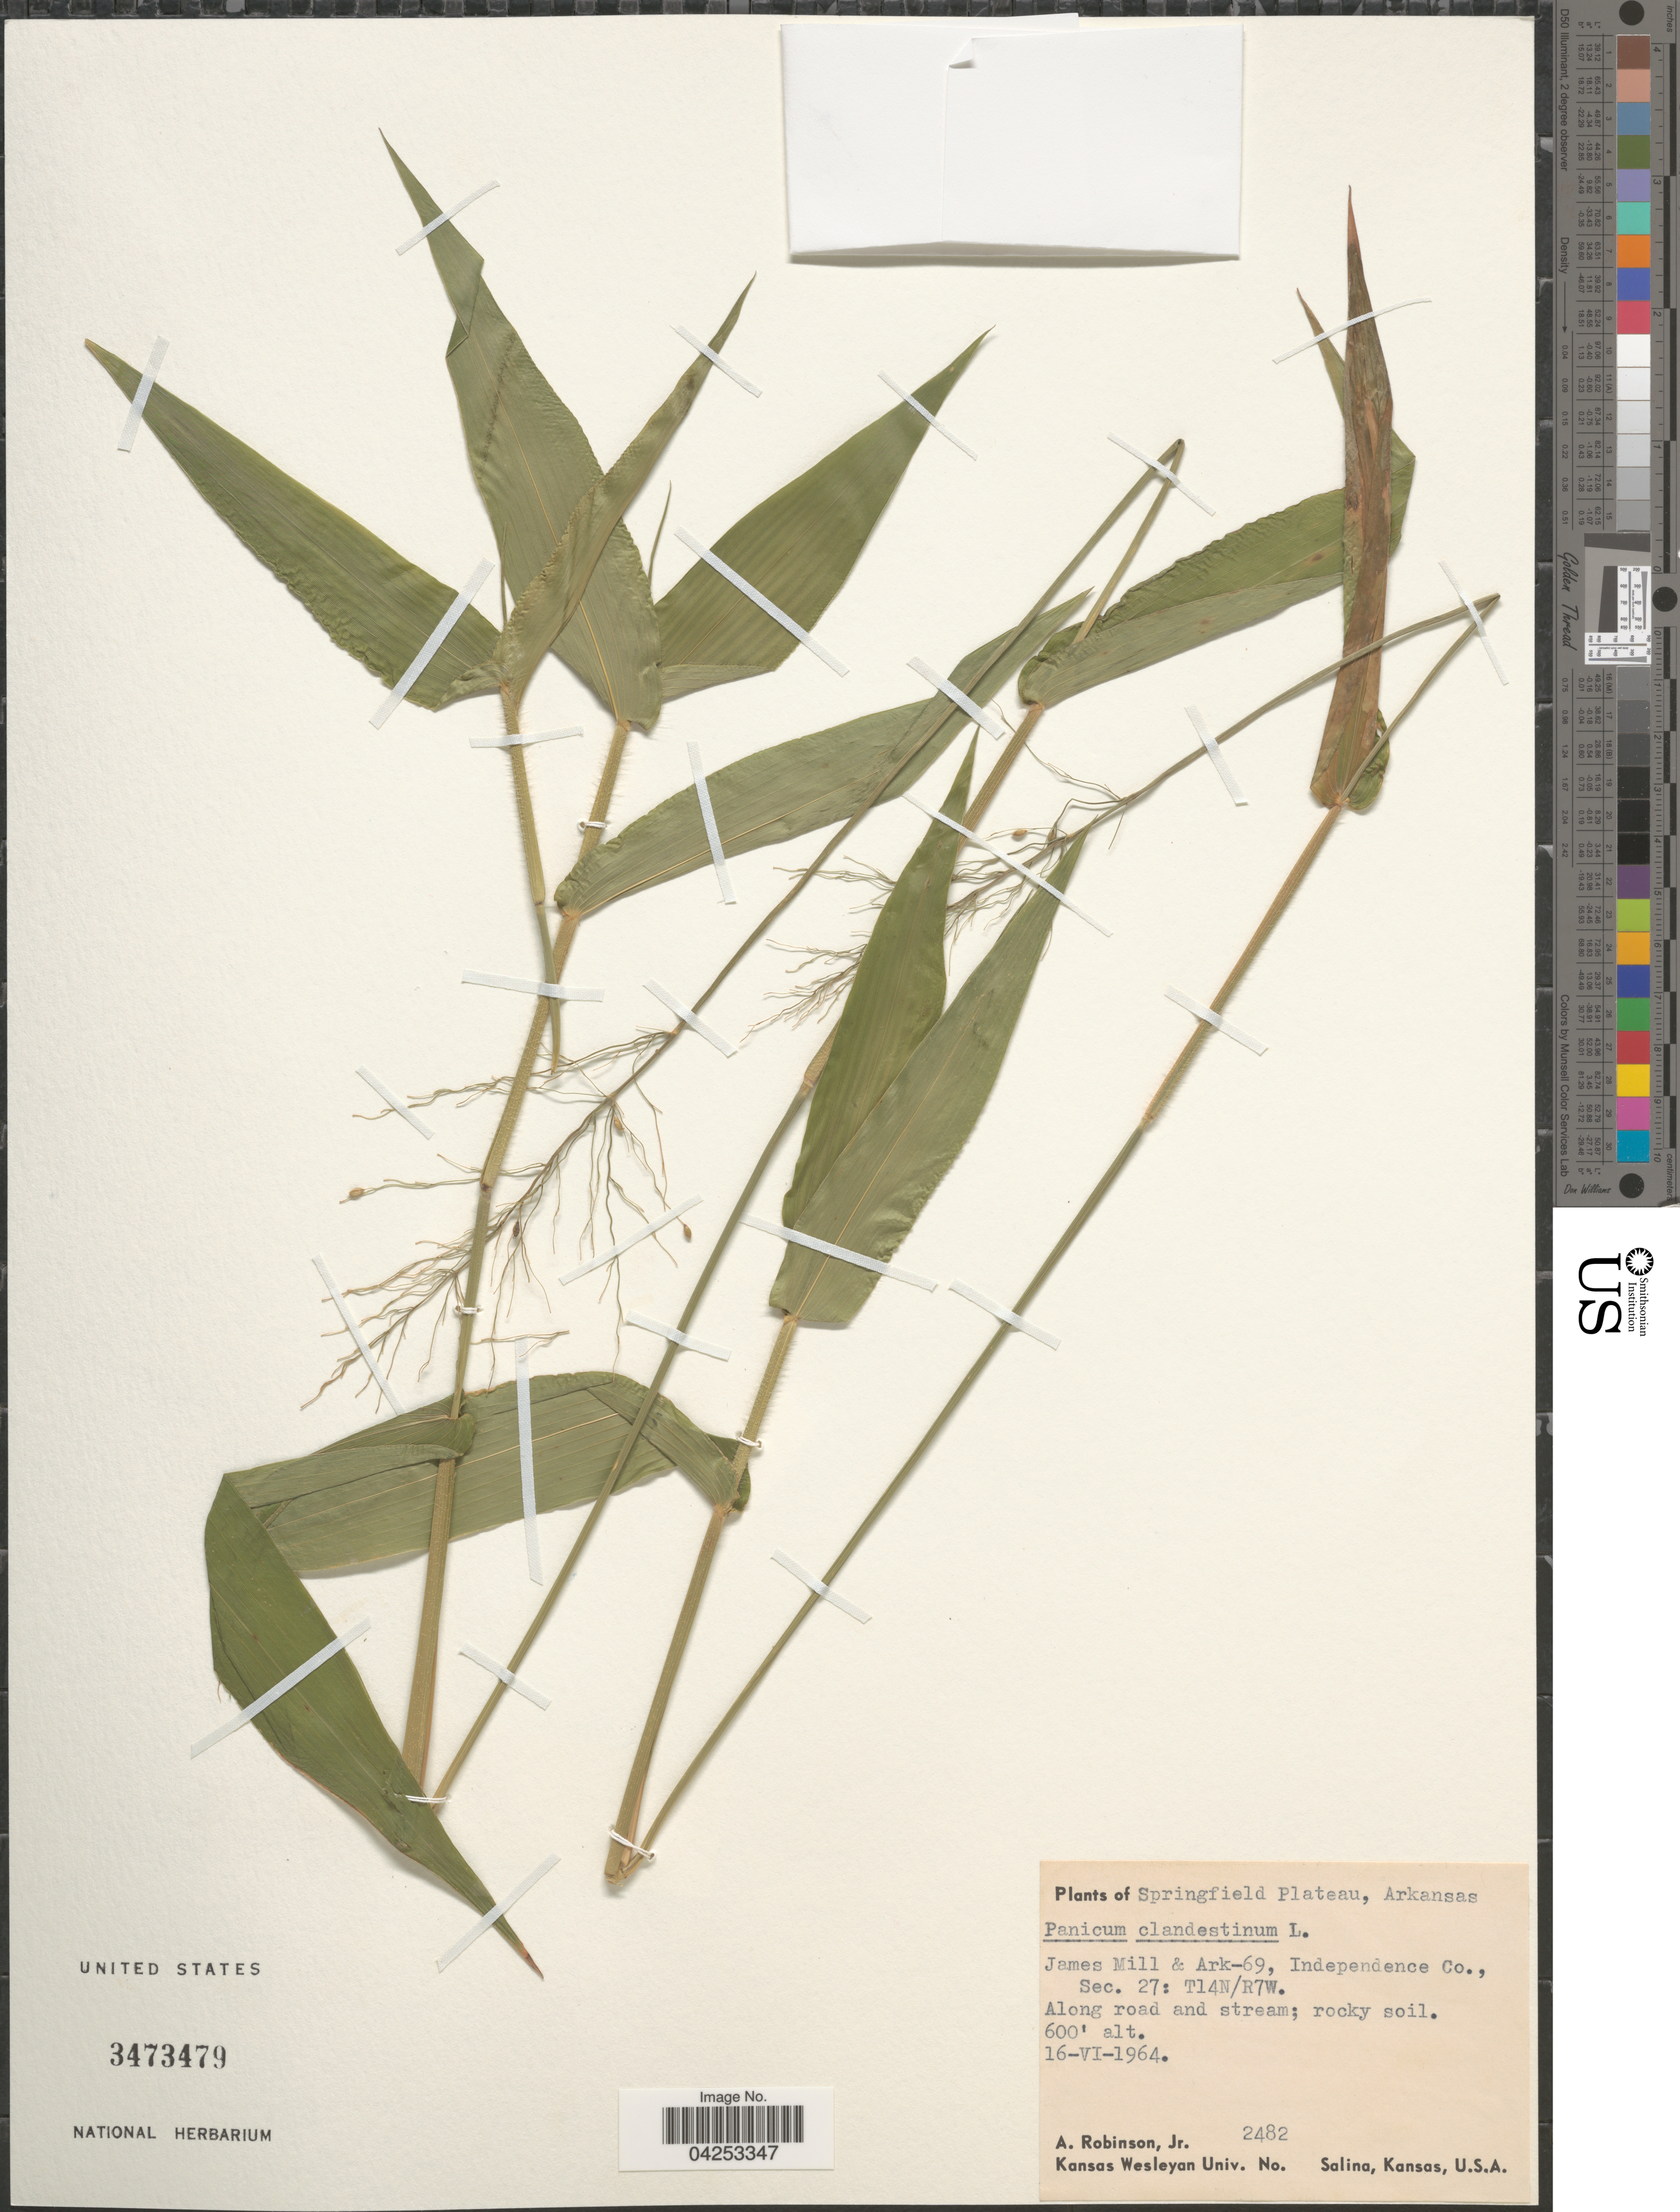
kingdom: Plantae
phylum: Tracheophyta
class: Liliopsida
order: Poales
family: Poaceae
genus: Dichanthelium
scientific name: Dichanthelium clandestinum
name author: (L.) Gould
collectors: A. Robinson Jr.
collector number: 2482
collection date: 1964-06-16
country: United States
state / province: Arkansas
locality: Springfield Plateau. James Mill & Ark-69, Independence Co., Sec. 27: T14N/R7W.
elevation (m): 183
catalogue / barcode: US 3473479